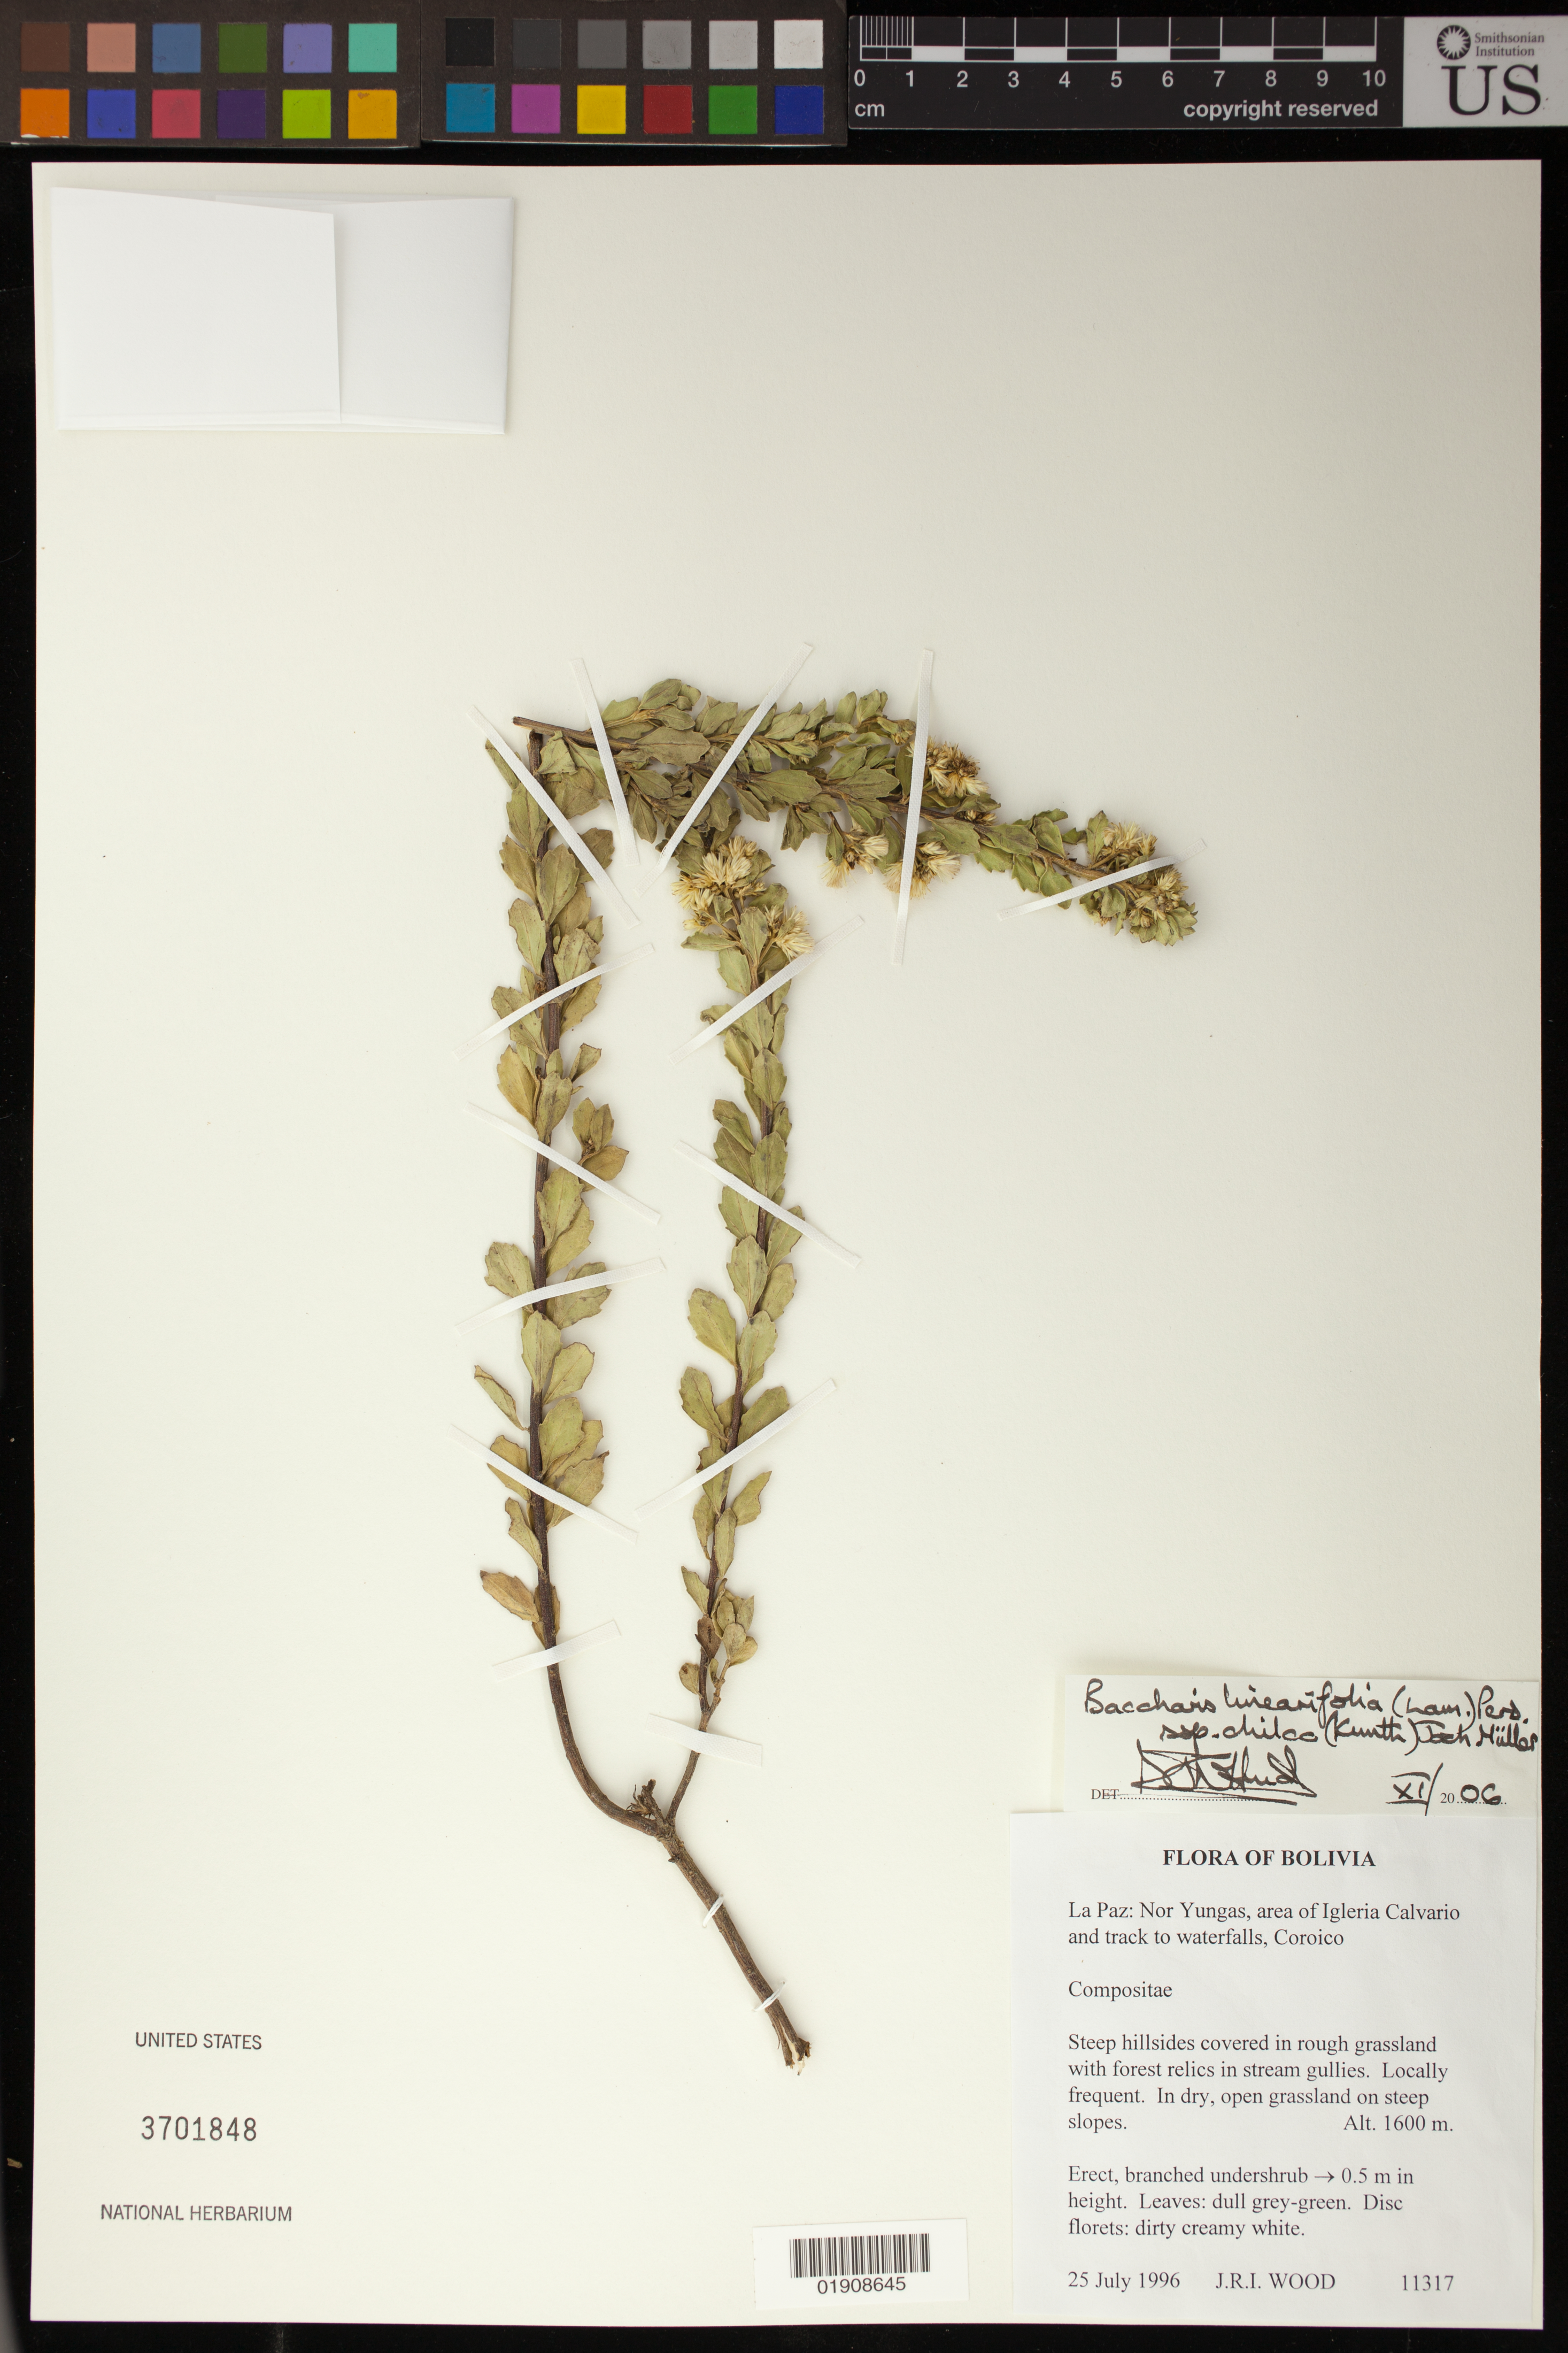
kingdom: Plantae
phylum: Tracheophyta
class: Magnoliopsida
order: Asterales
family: Asteraceae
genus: Baccharis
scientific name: Baccharis linearifolia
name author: (Lam.) Pers.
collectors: J. R. I. Wood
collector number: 11317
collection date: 1996-07-25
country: Bolivia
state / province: La Paz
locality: La Paz: Nor Yungas, area of Igleria Calvario and track to waterfalls, Coroico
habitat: Steep hillsides covered in rough grassland with forest relics in stream gulllies. Locally frequent. In dry, open grassland on steep slopes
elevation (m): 1600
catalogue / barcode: US 3701848